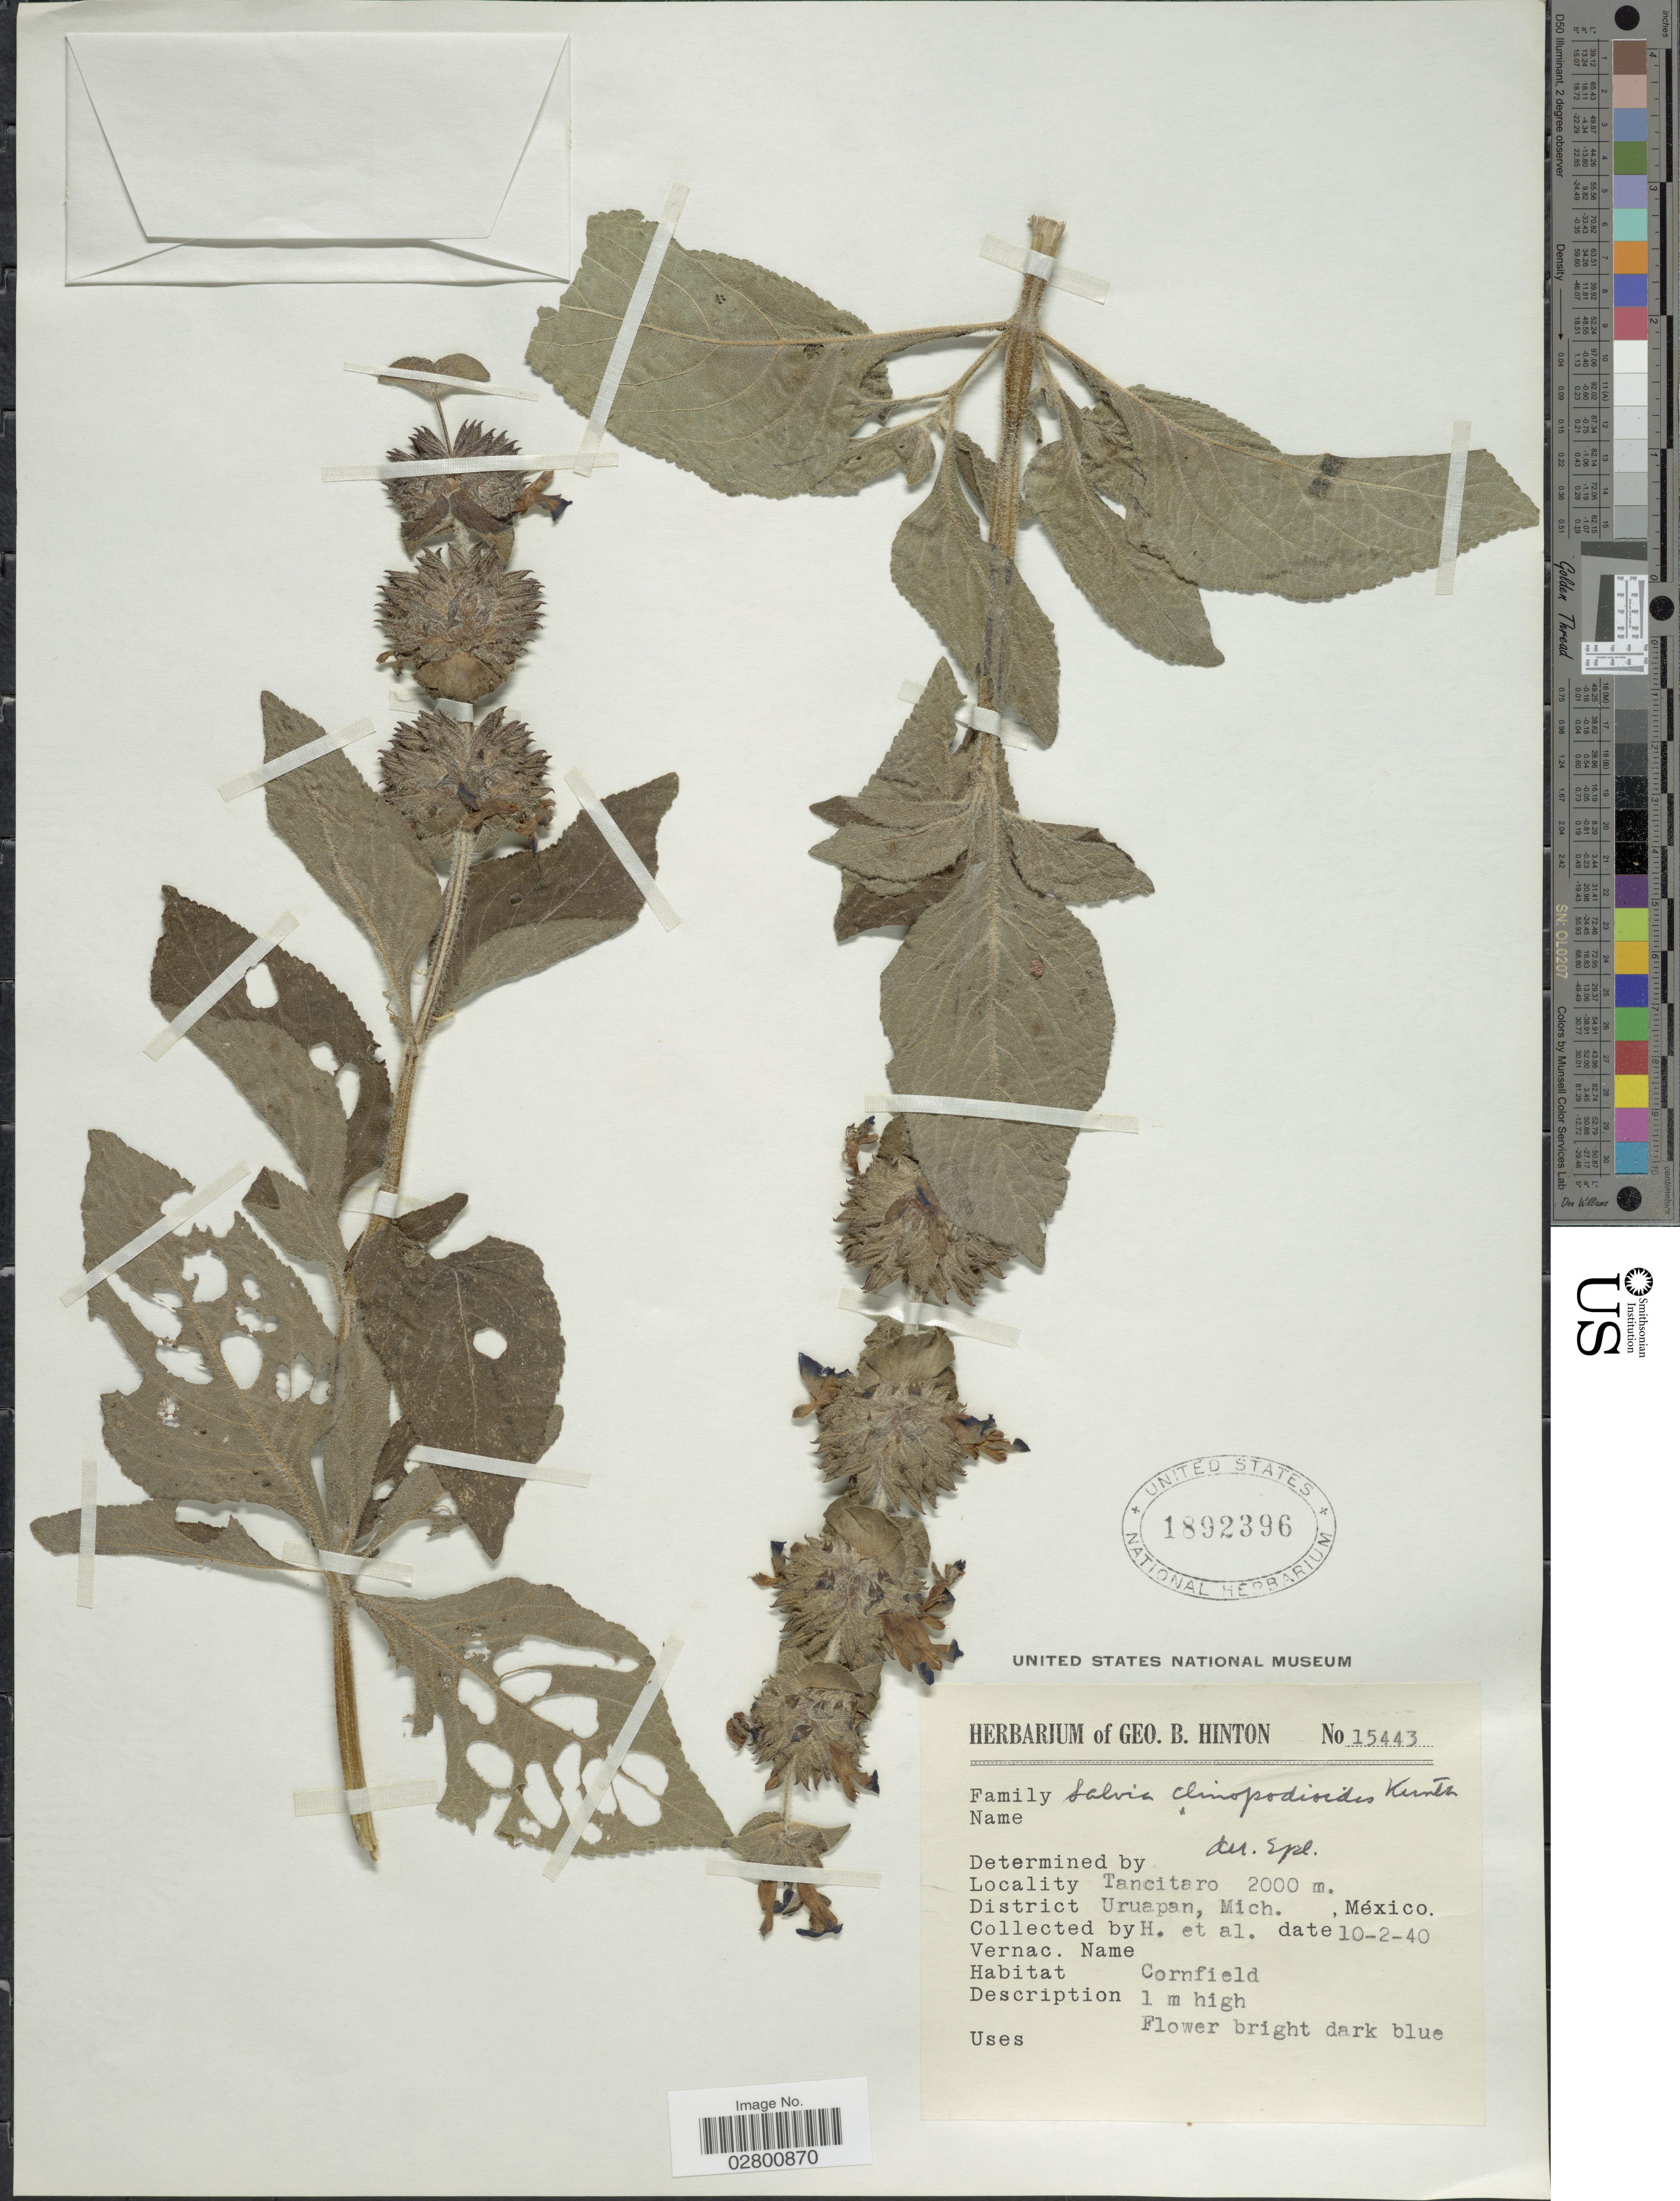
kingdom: Plantae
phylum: Tracheophyta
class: Magnoliopsida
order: Lamiales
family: Lamiaceae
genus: Salvia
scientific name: Salvia clinopodioides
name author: Kunth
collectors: G. B. Hinton & et al.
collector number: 15443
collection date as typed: Transcribed d/m/y: 10/2/40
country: Mexico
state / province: Michoacán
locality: Tancitaro. District Uruapan. México.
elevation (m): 2000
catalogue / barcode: US 1892396